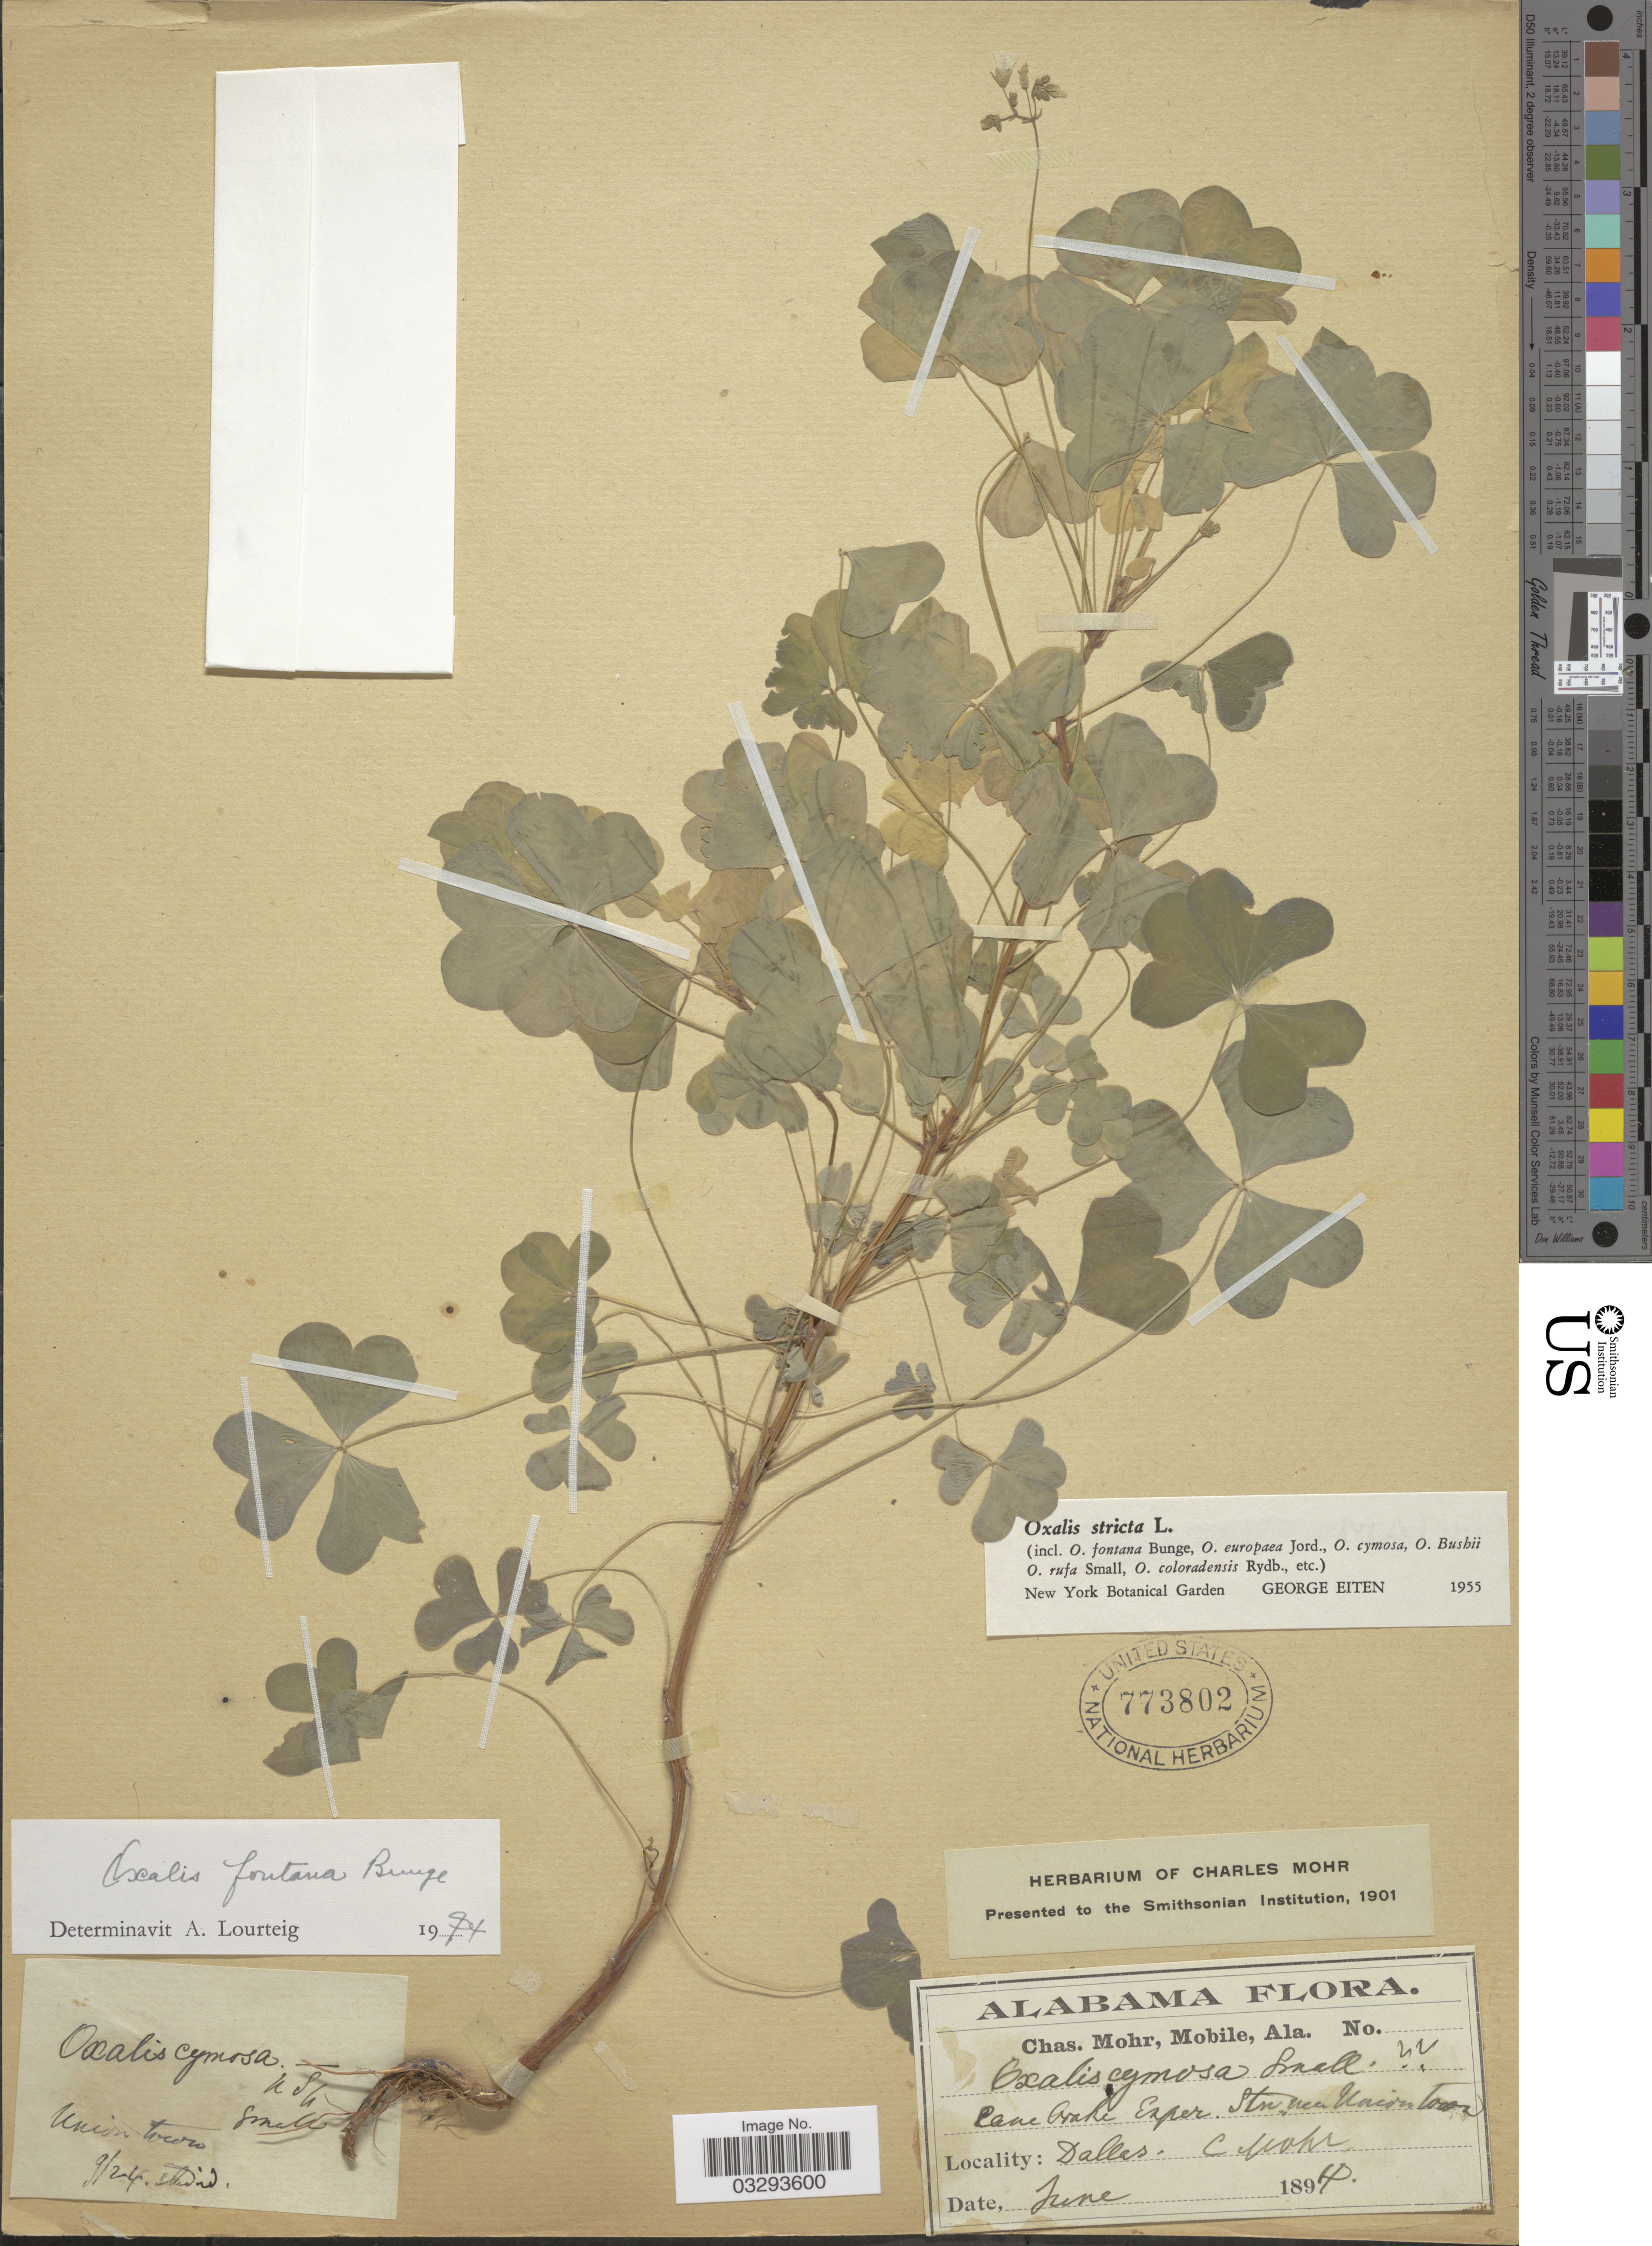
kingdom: Plantae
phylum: Tracheophyta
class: Magnoliopsida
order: Oxalidales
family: Oxalidaceae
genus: Oxalis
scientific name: Oxalis fontana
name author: Bunge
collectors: Mohr, C. T. (herbarium)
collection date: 1894-06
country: United States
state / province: Alabama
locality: Canebrake Exper. Stn. near Union Town. Dallas.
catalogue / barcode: US 773802